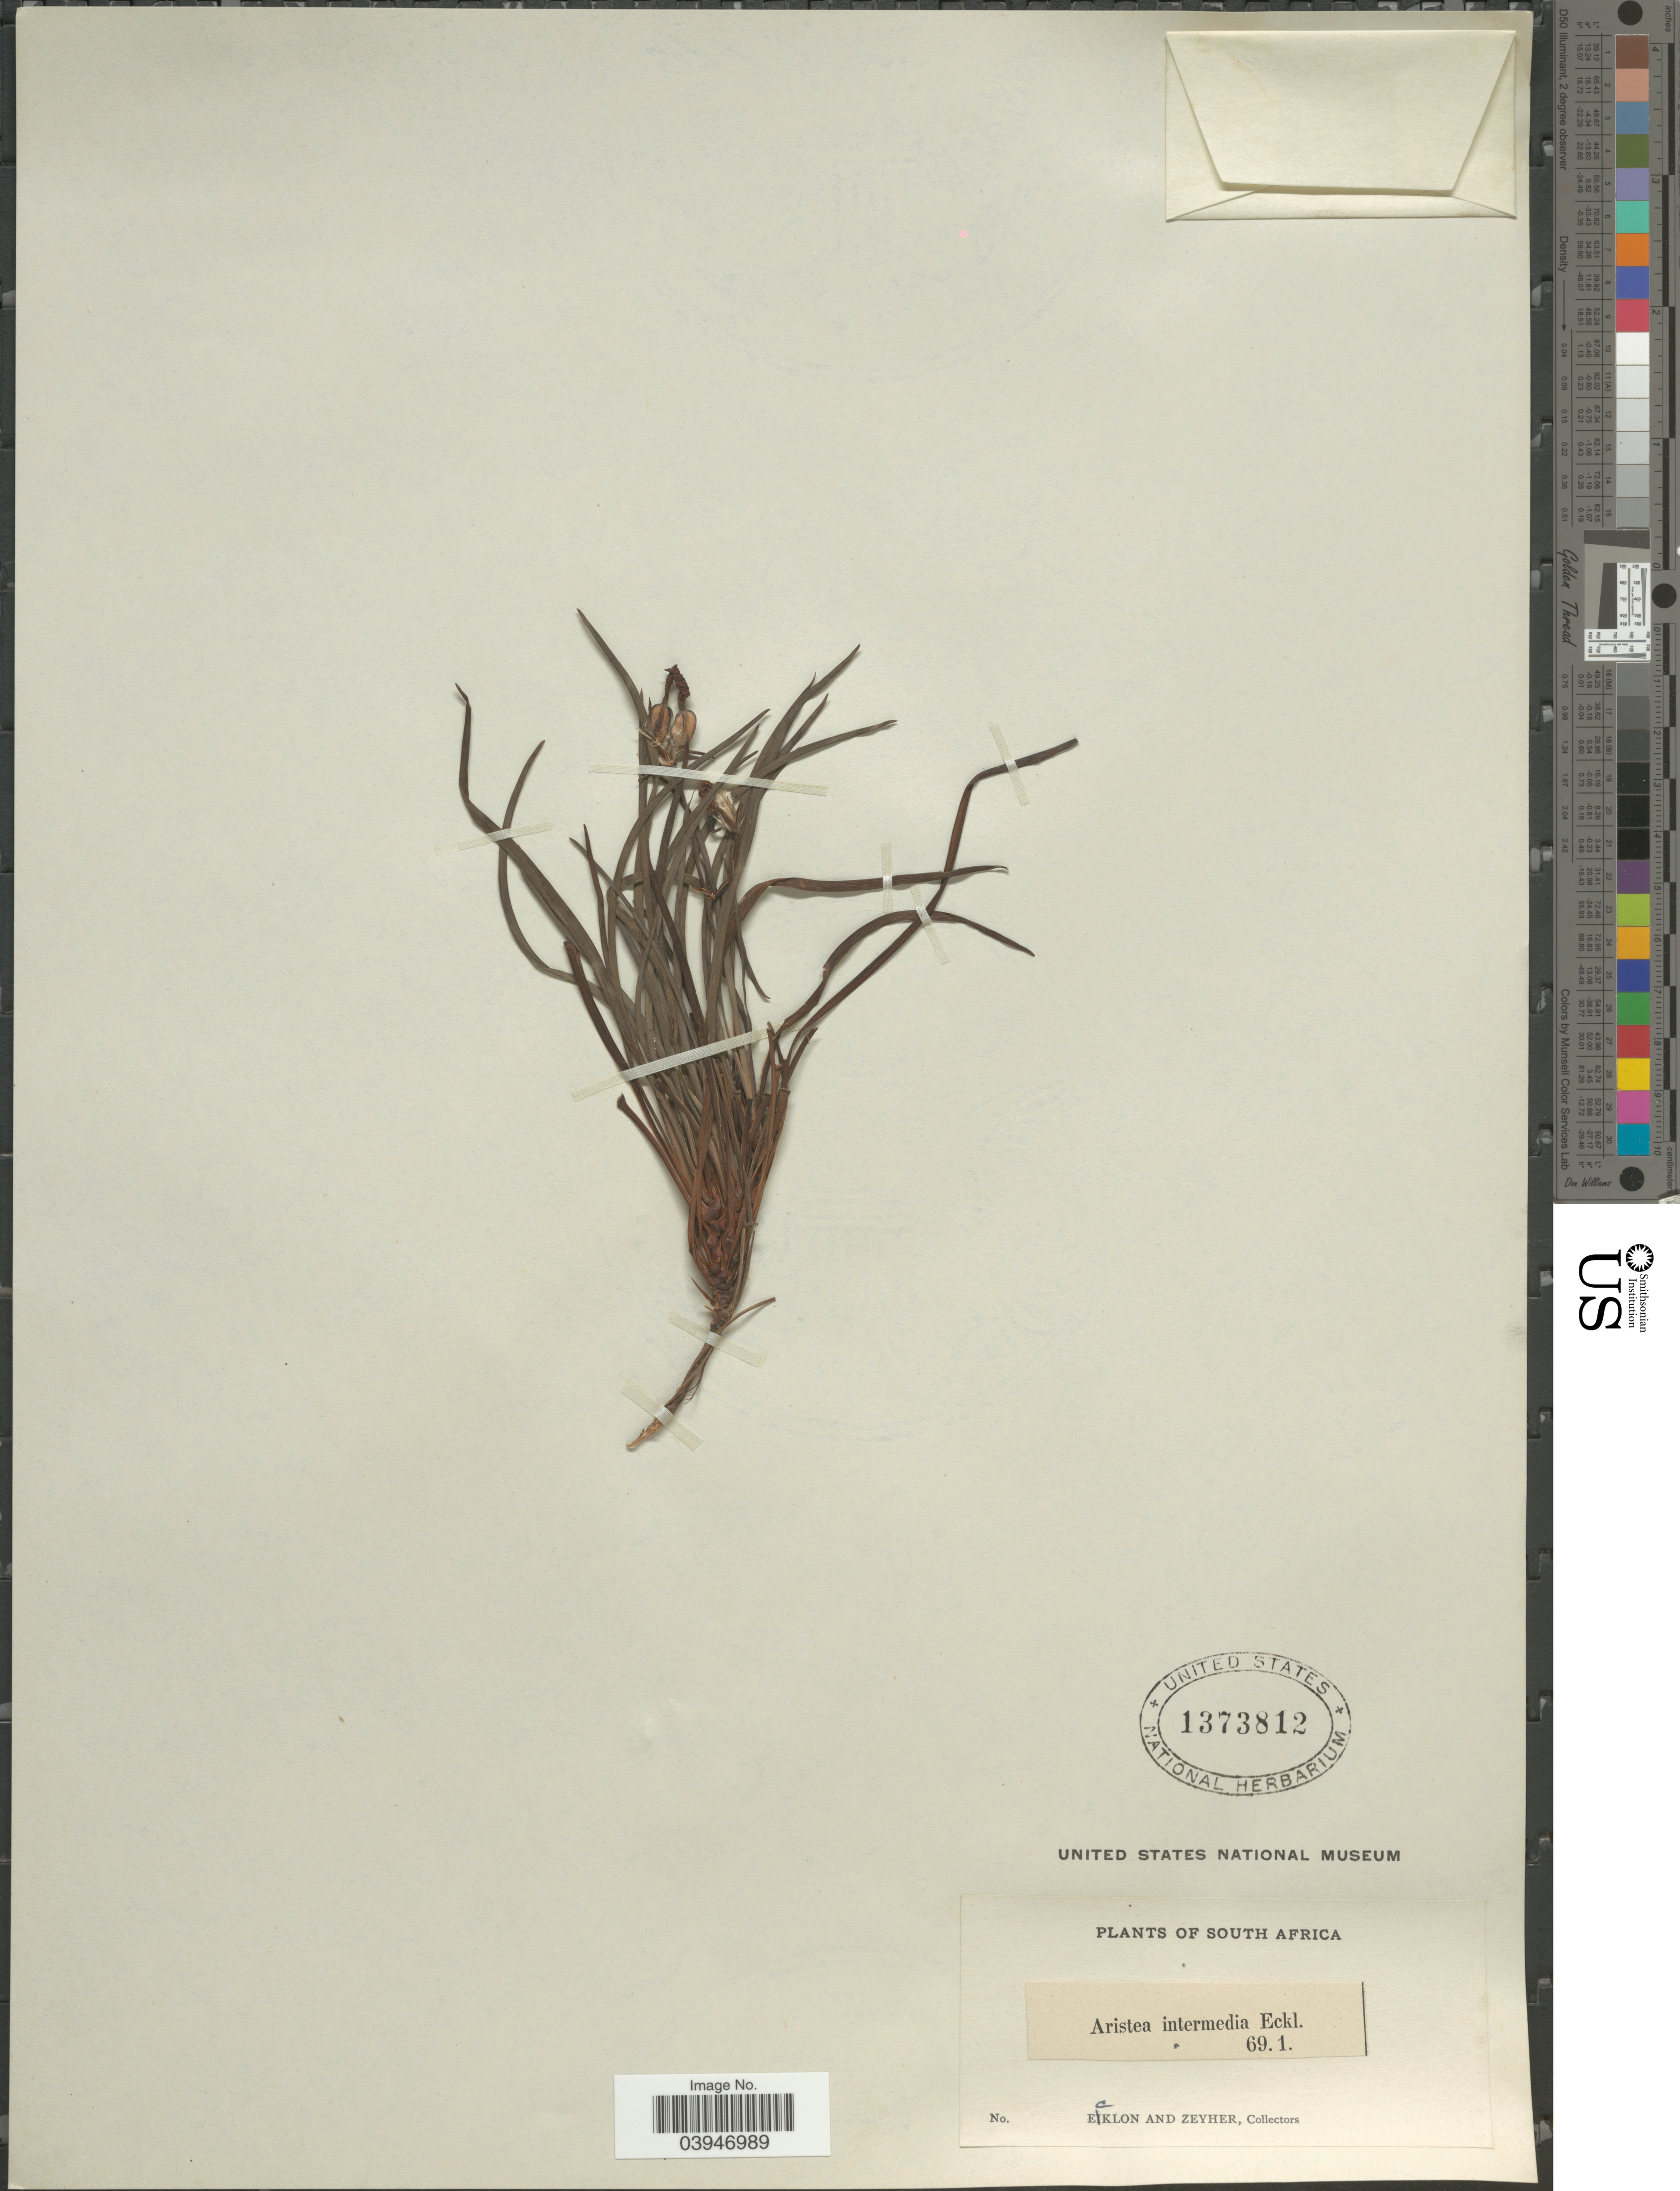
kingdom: Plantae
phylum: Tracheophyta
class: Liliopsida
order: Asparagales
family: Iridaceae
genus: Aristea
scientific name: Aristea intermedia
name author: Eckl.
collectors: -. Ecklon & -. Zeyher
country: South Africa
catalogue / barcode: US 1373812